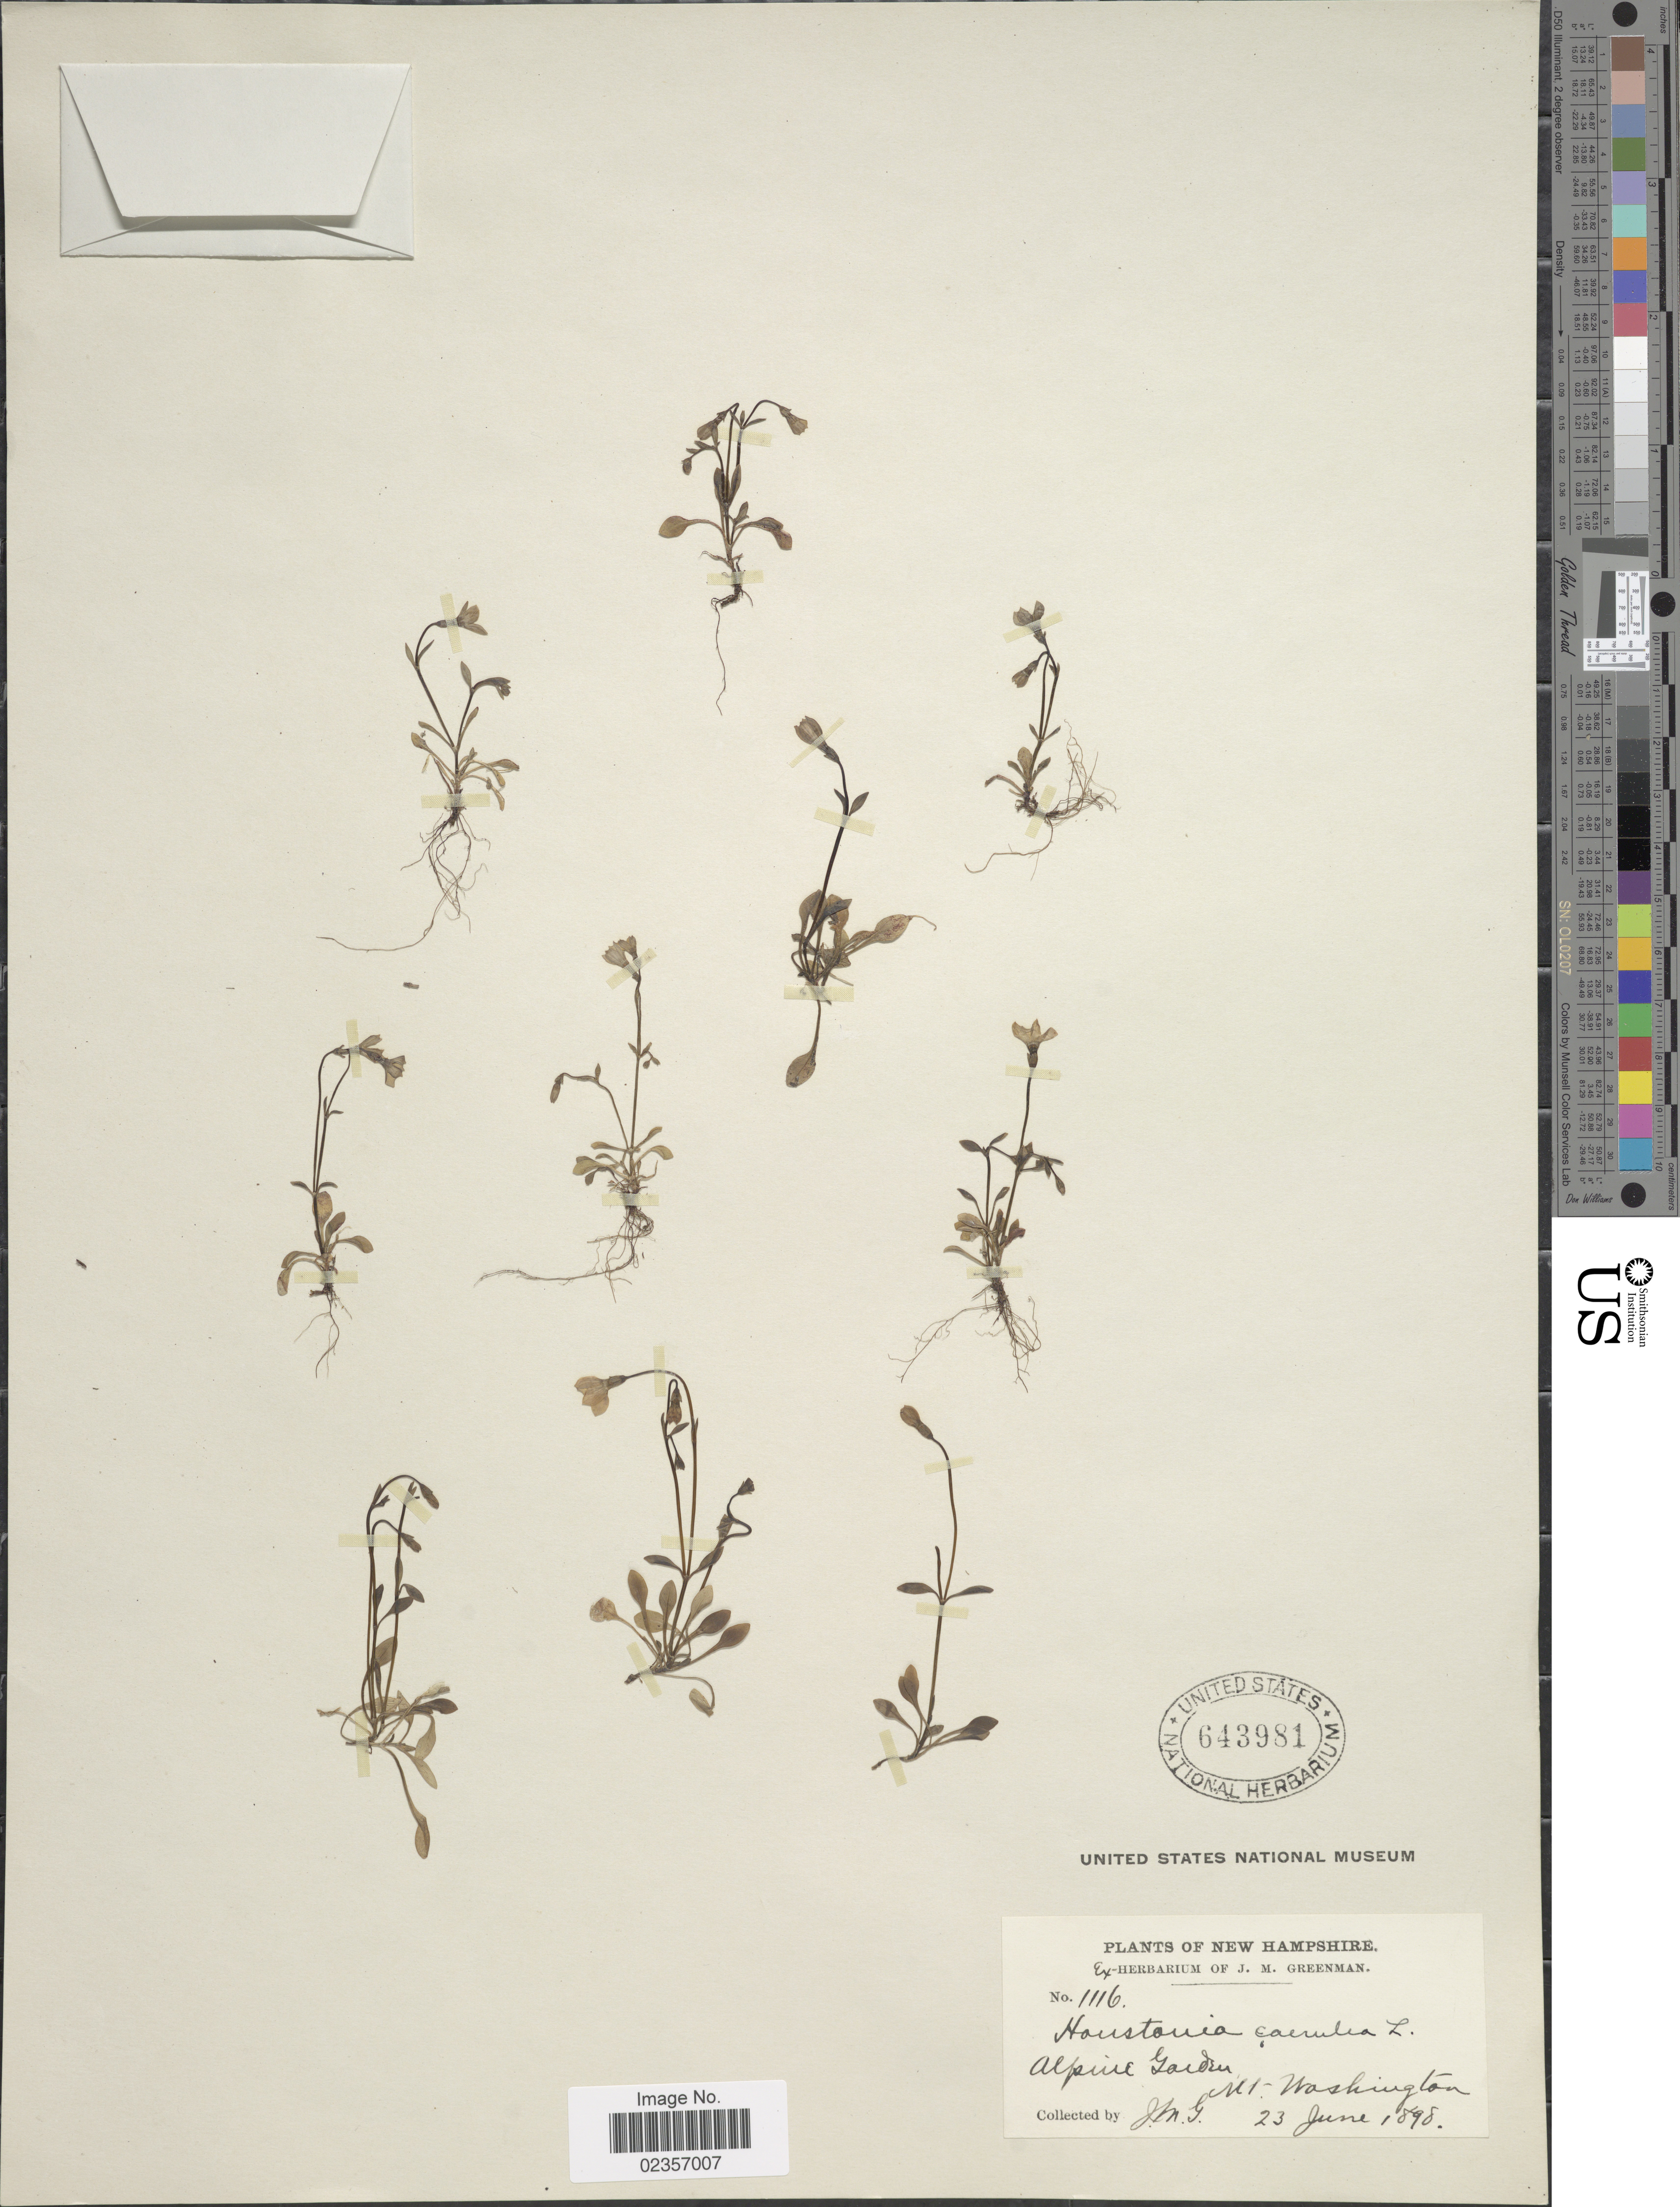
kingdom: Plantae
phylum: Tracheophyta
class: Magnoliopsida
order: Gentianales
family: Rubiaceae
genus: Houstonia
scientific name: Houstonia caerulea var. faxonorum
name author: Pease & A.H. Moore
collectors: J. M. Greenman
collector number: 1116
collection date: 1898-06-23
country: United States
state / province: New Hampshire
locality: Alpine Garden, Mt. Washington.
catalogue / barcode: US 643981